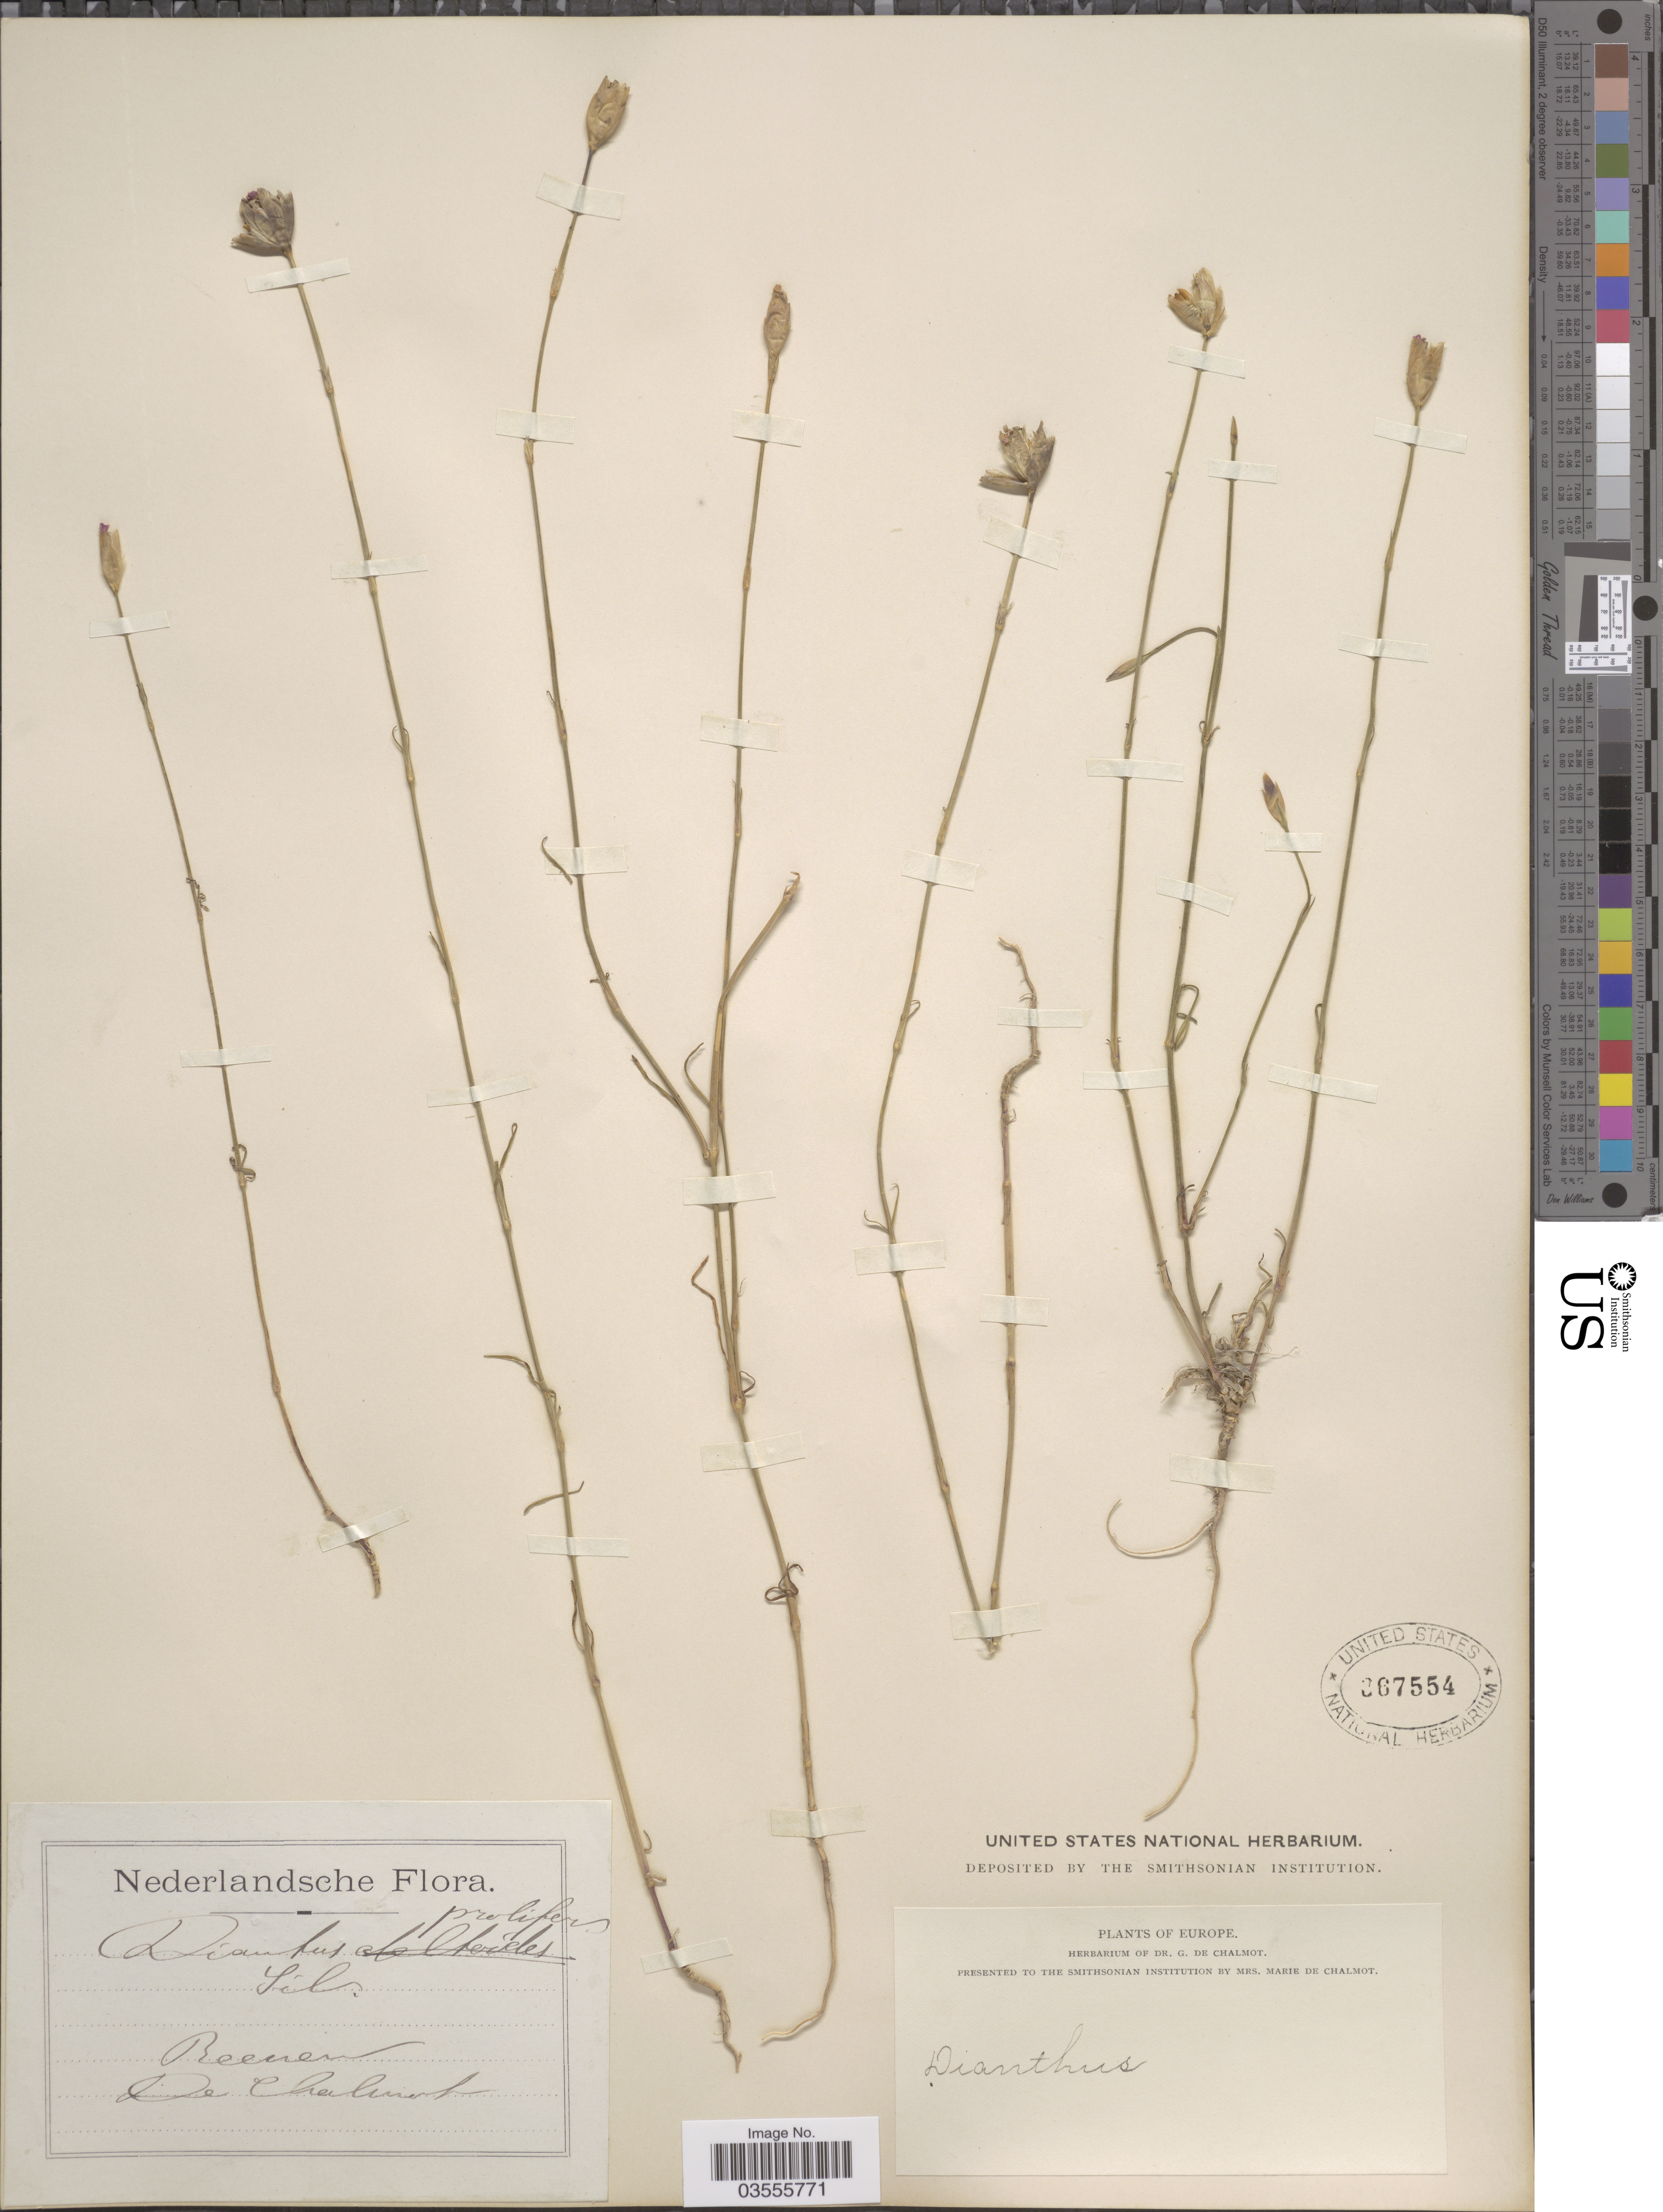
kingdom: Plantae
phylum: Tracheophyta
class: Magnoliopsida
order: Caryophyllales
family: Caryophyllaceae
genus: Petrorhagia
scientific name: Petrorhagia prolifera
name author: (L.) P.W. Ball & Heywood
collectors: G. de Chalmot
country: Netherlands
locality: Reenen.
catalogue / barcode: US 367554